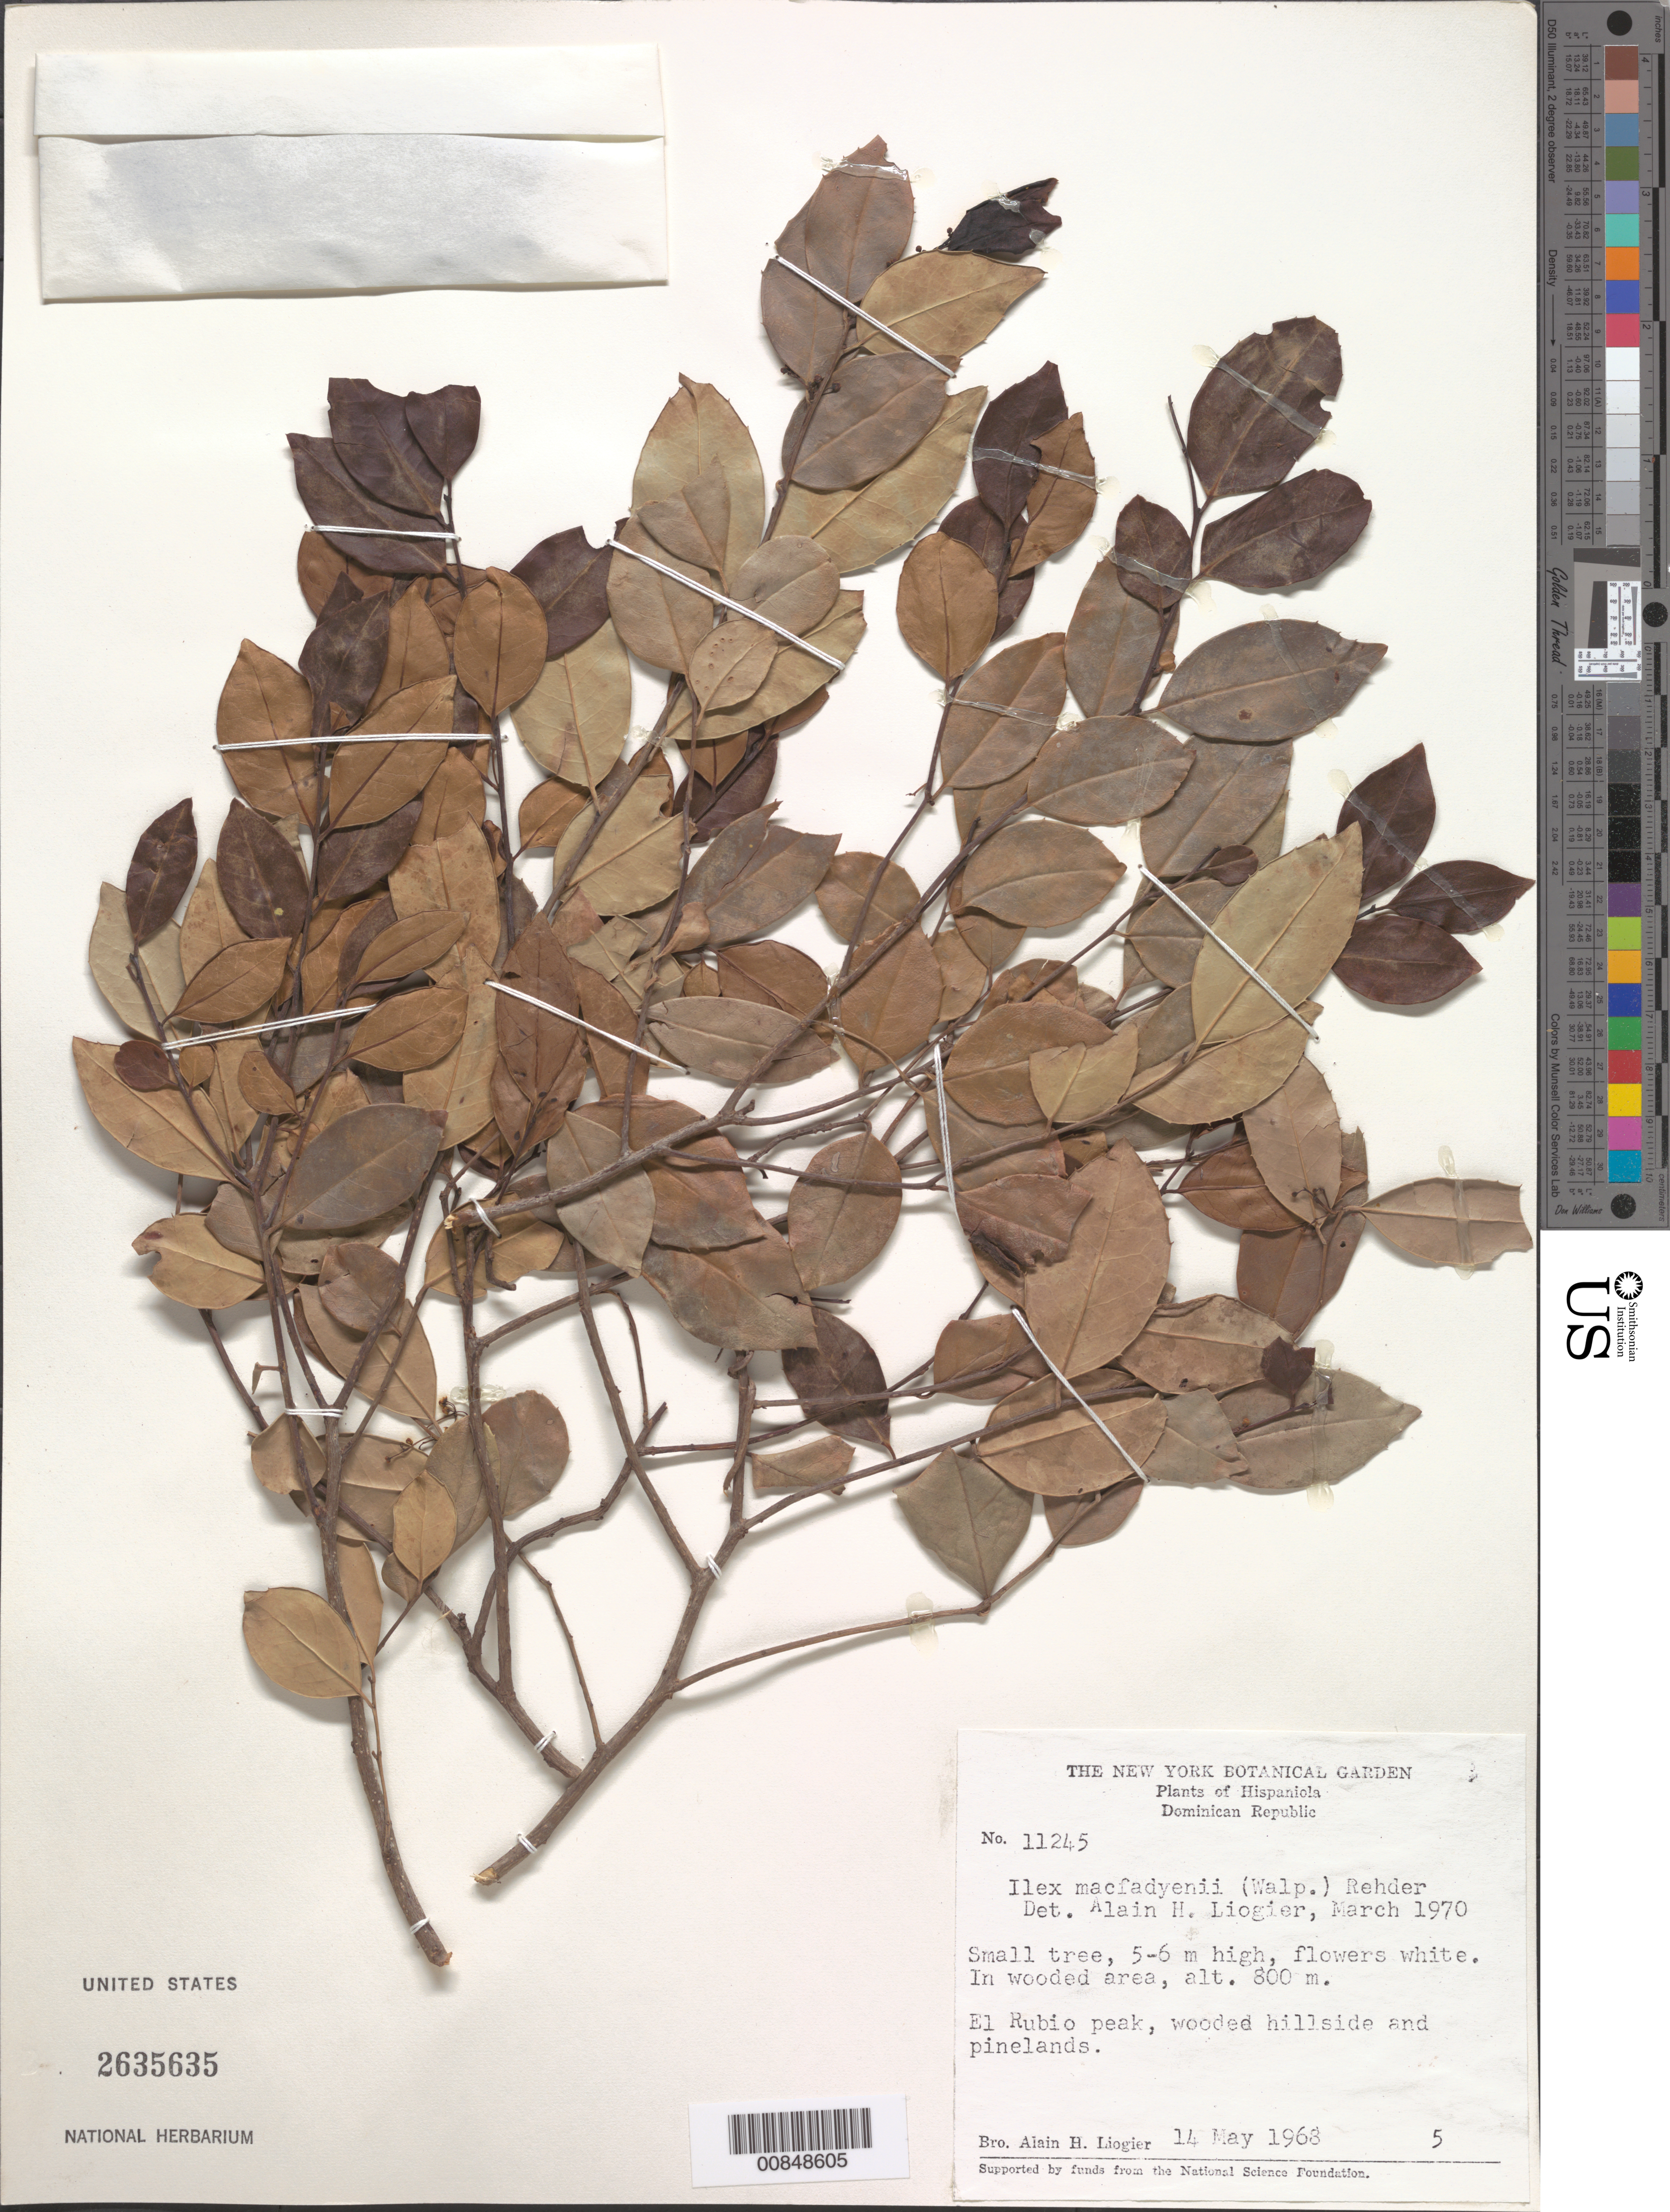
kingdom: Plantae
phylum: Tracheophyta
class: Magnoliopsida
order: Aquifoliales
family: Aquifoliaceae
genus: Ilex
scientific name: Ilex macfadyenii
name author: Rehder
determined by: Liogier, Alain H.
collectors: A. H. Liogier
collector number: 11245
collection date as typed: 14 May 1968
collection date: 1968-05-14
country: Dominican Republic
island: Hispaniola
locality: El Rubio peak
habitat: In wooded area of wooded hillside and pinelands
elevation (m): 800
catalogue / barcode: US 2635635